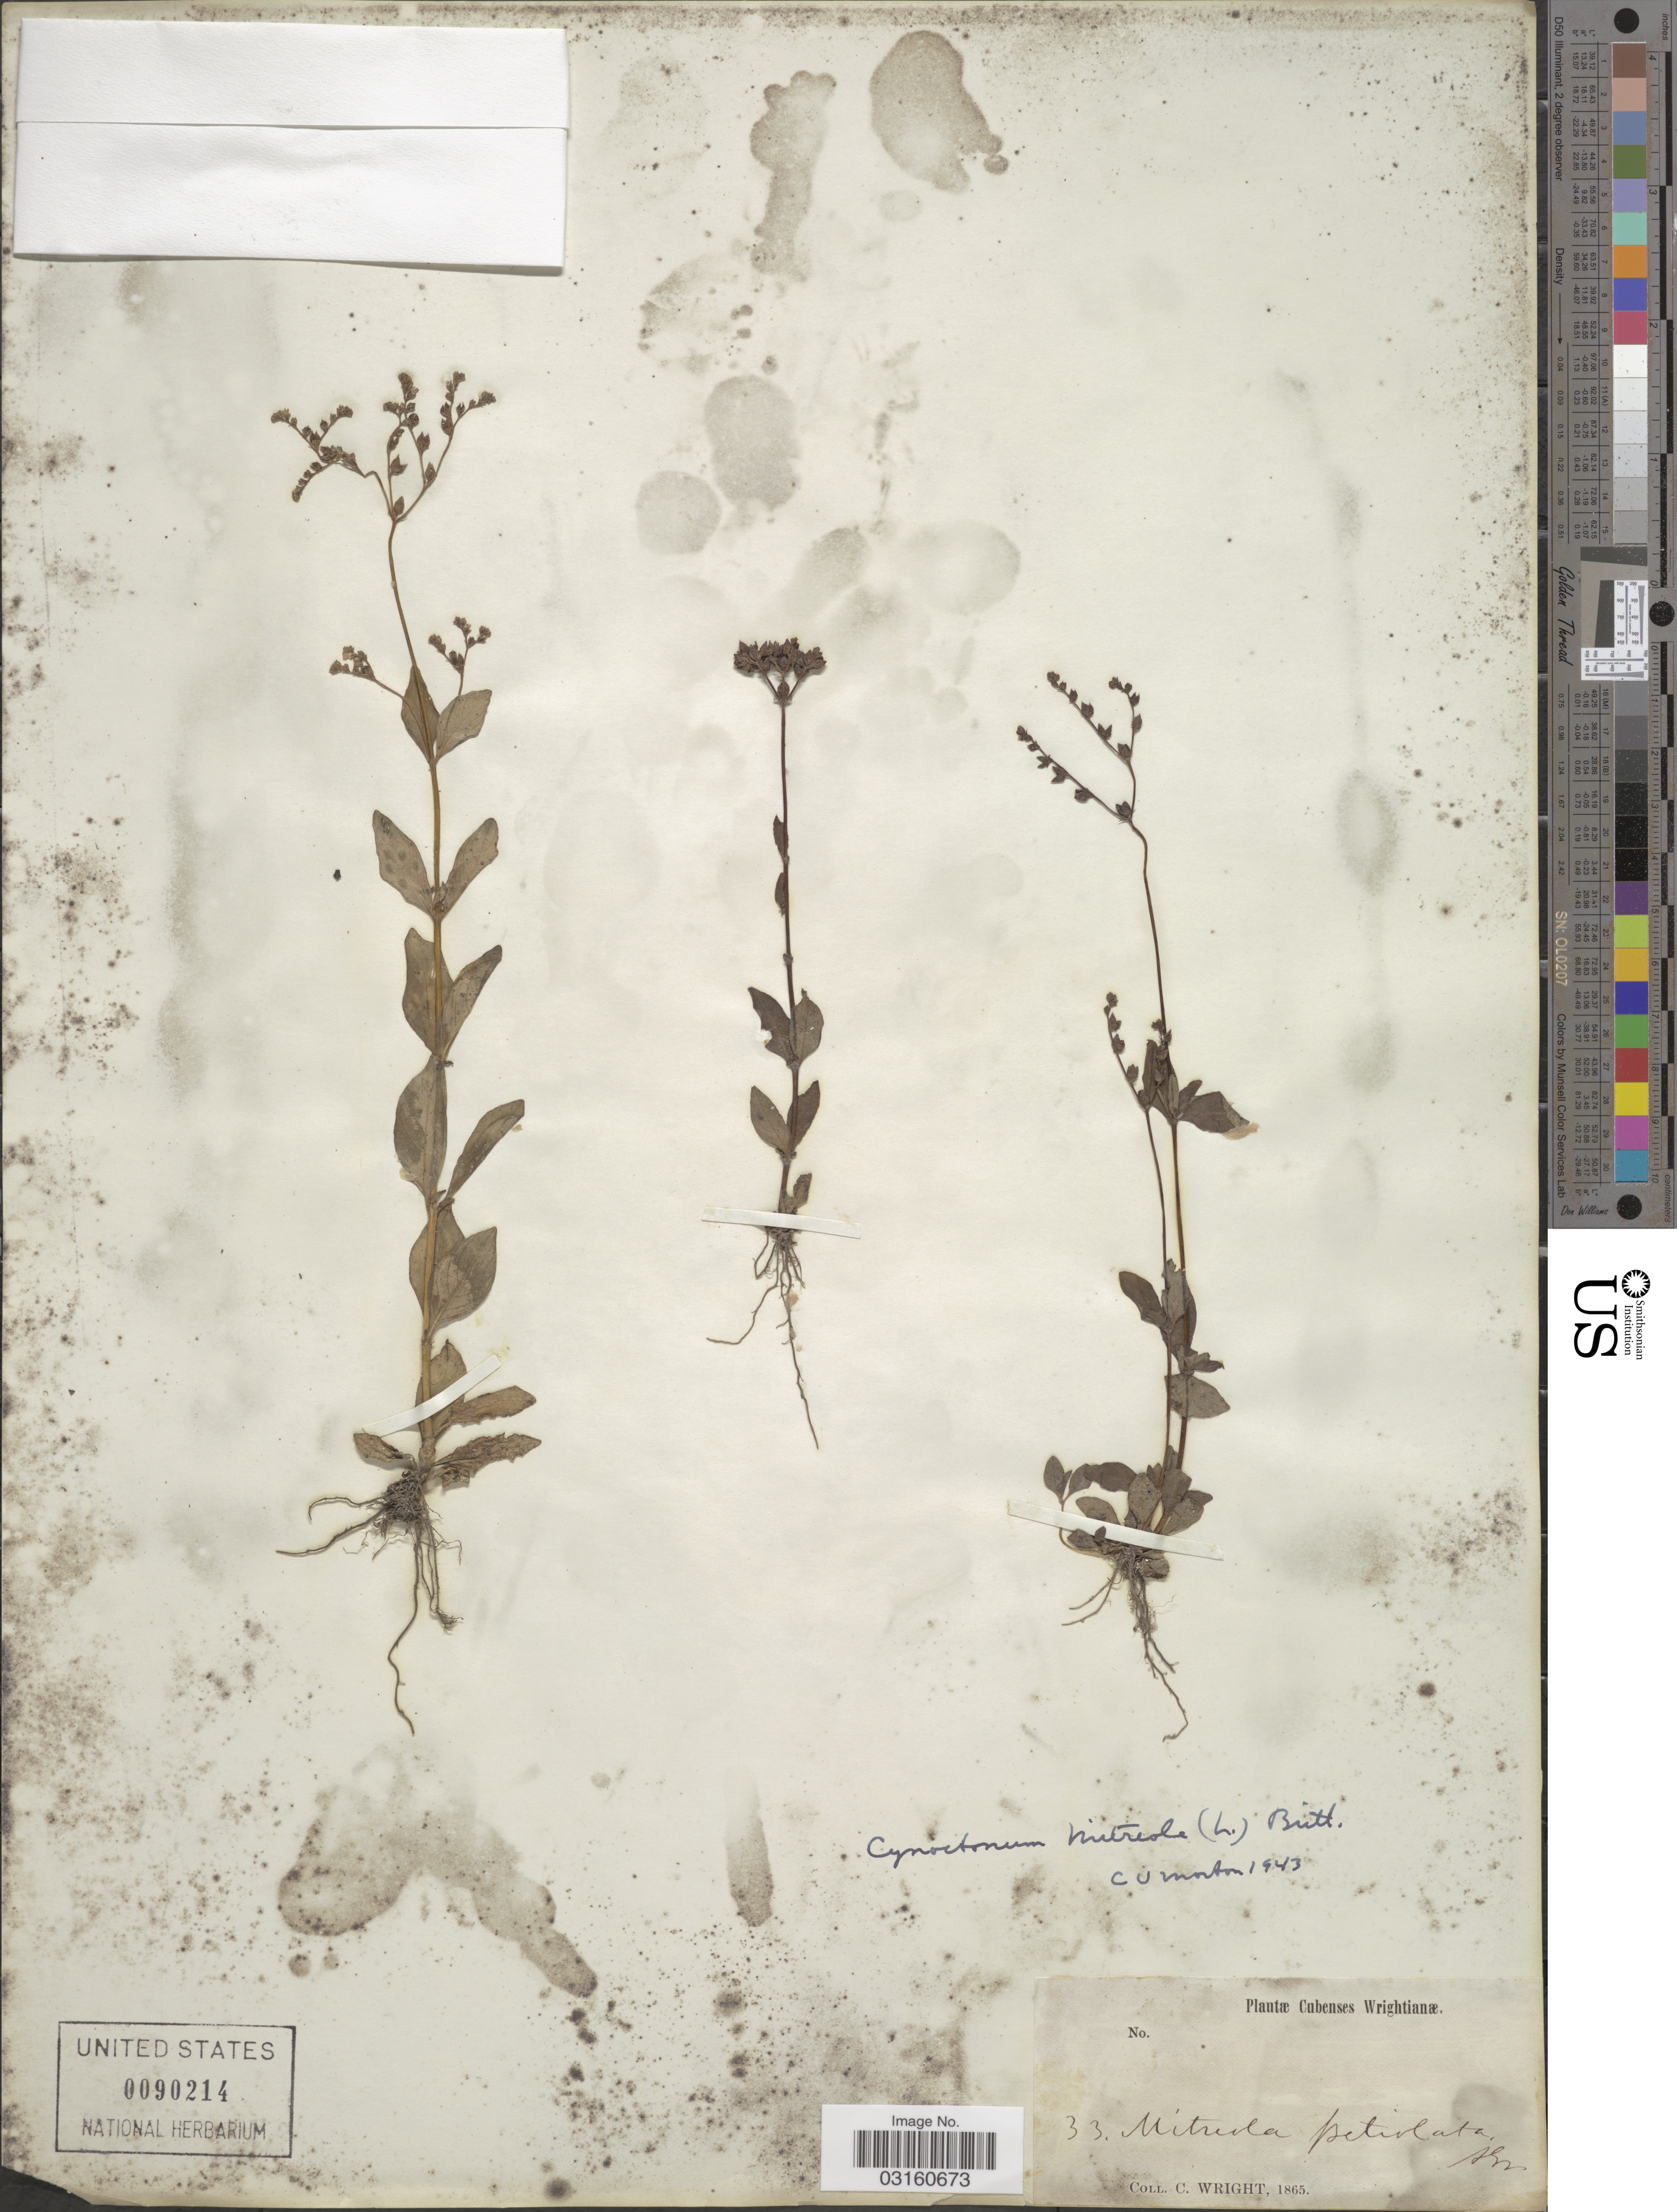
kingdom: Plantae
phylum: Tracheophyta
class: Magnoliopsida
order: Gentianales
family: Loganiaceae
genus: Mitreola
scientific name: Mitreola petiolata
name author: (J.F. Gmel.) Torr. & A. Gray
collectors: C. Wright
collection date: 1865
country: Cuba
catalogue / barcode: US 90214